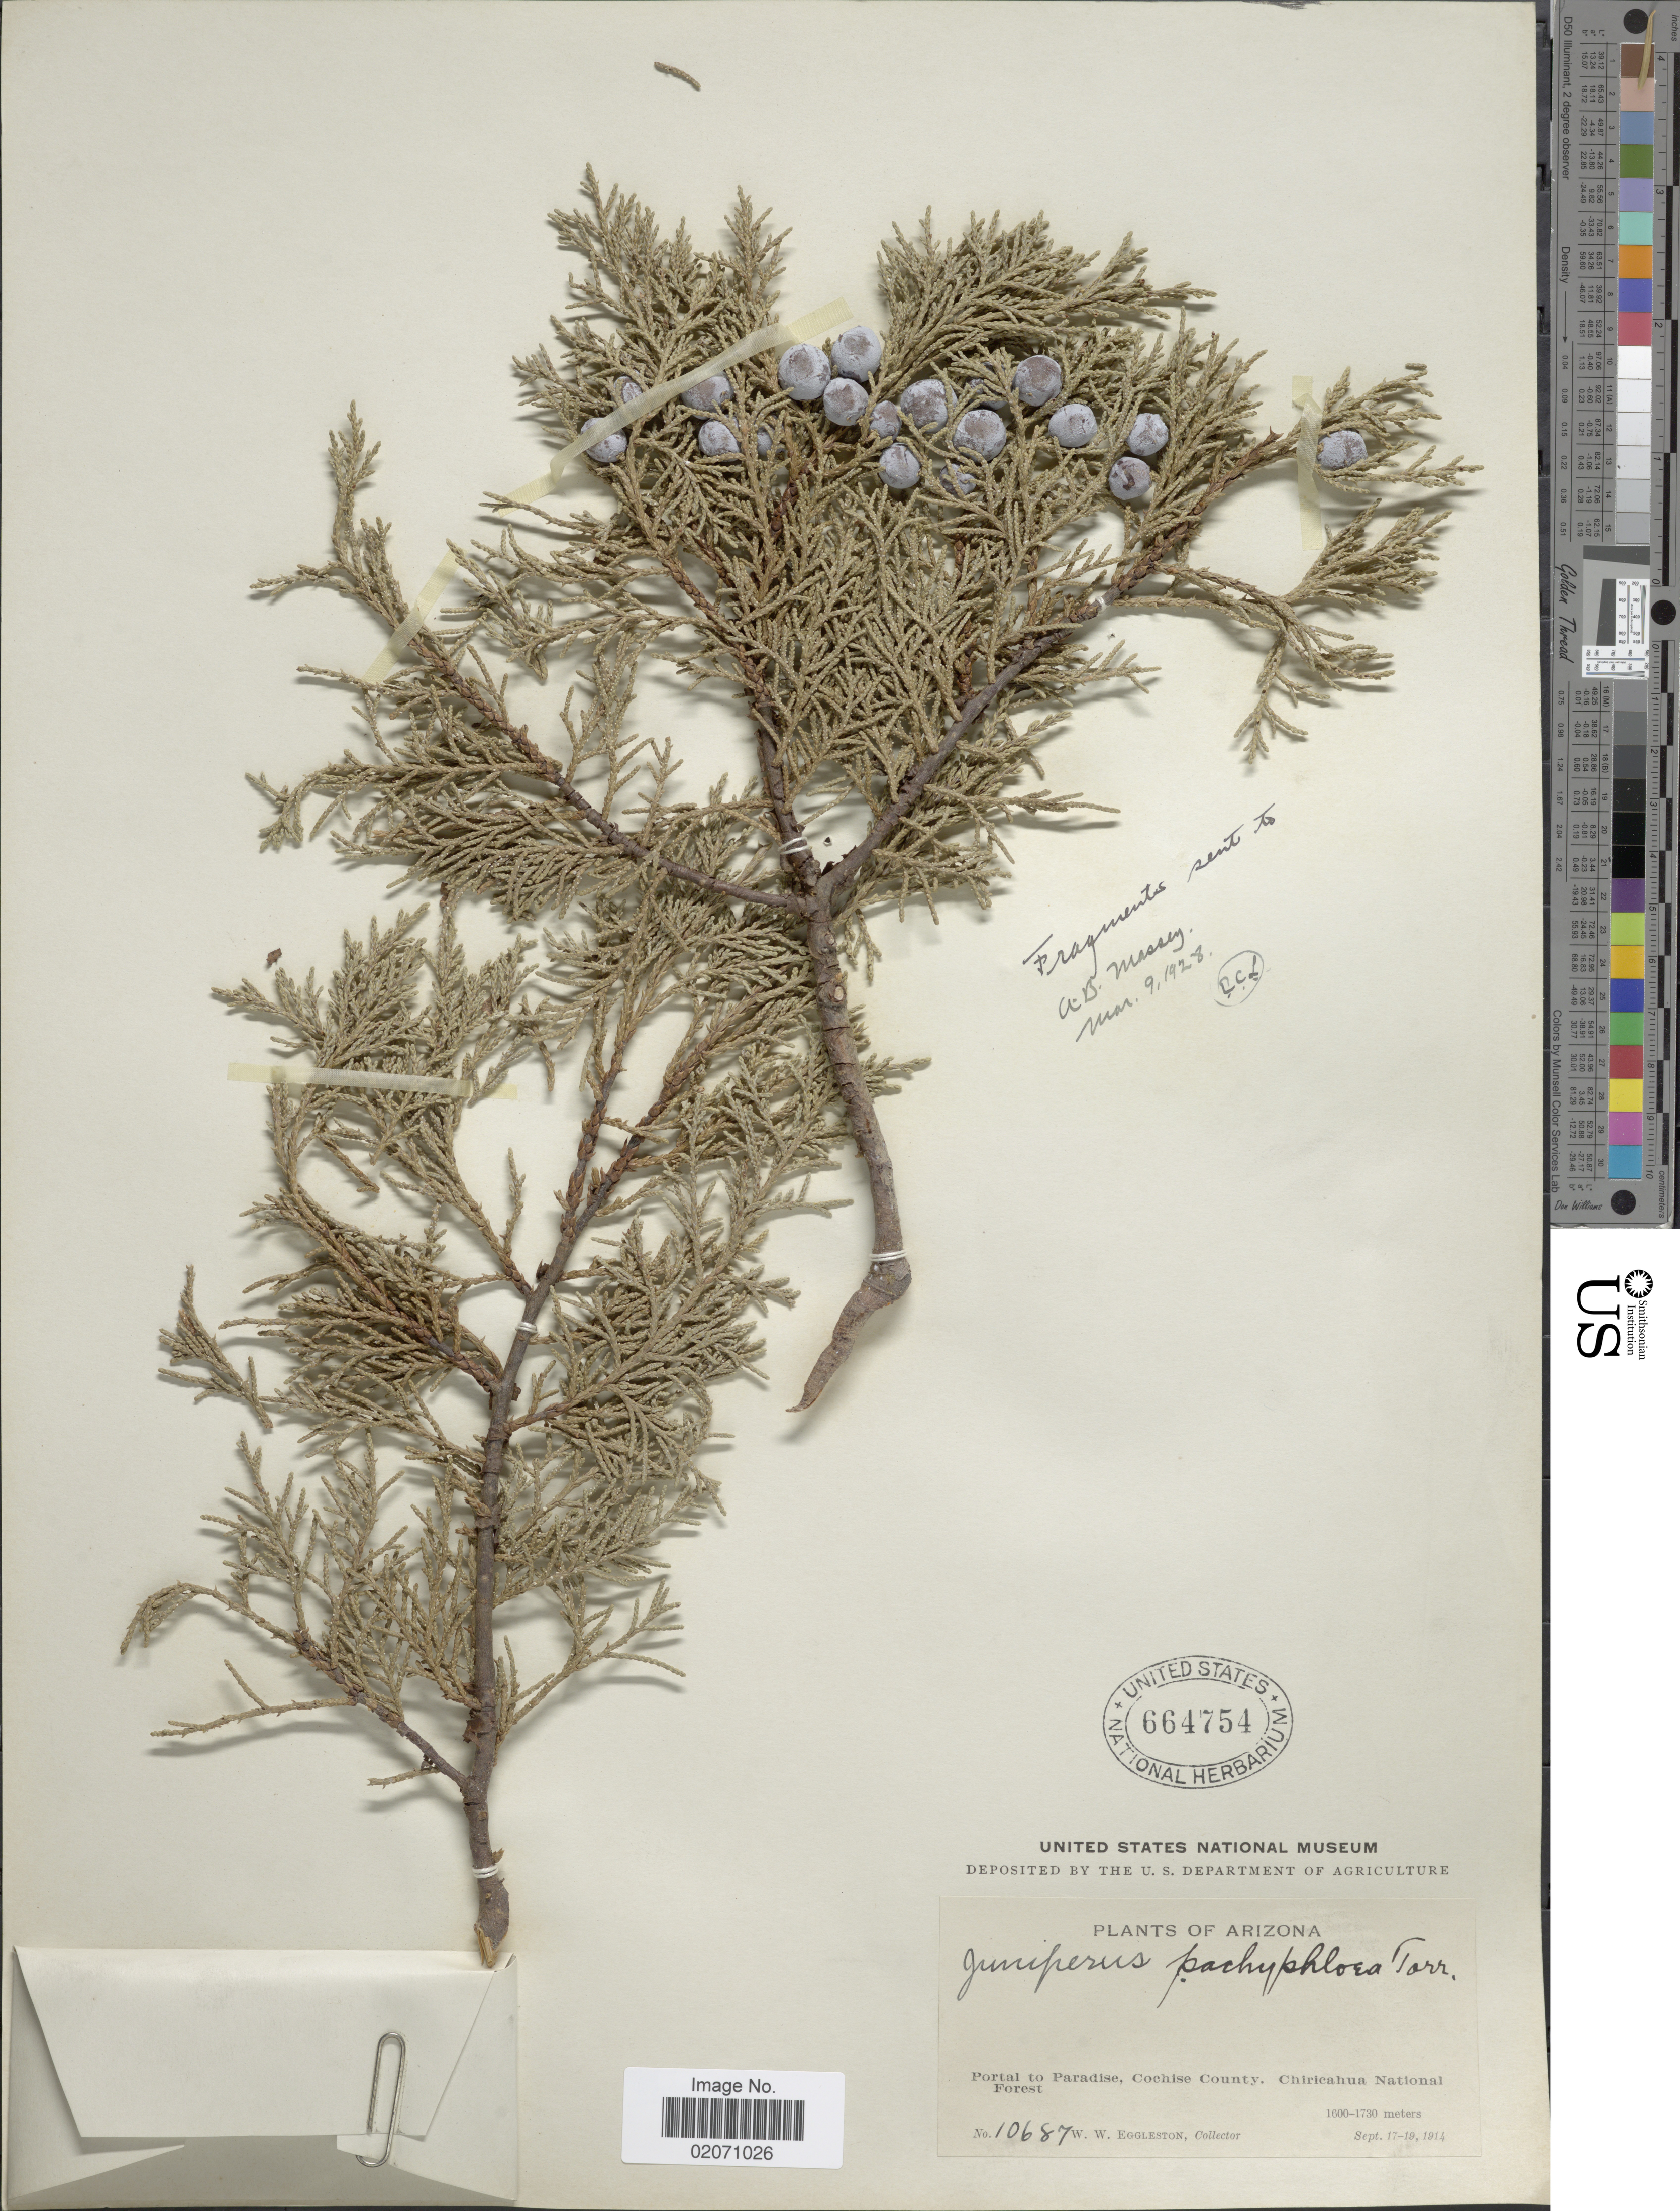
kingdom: Plantae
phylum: Tracheophyta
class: Pinopsida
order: Pinales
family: Cupressaceae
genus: Juniperus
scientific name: Juniperus deppeana var. pachyphlaea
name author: (Torr.) Martínez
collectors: W. W. Eggleston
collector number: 10687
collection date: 1914-09-17/1914-09-19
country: United States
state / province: Arizona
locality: Portal to paradise, Cochise County, Chircahua National Forest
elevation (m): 1600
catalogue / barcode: US 664754